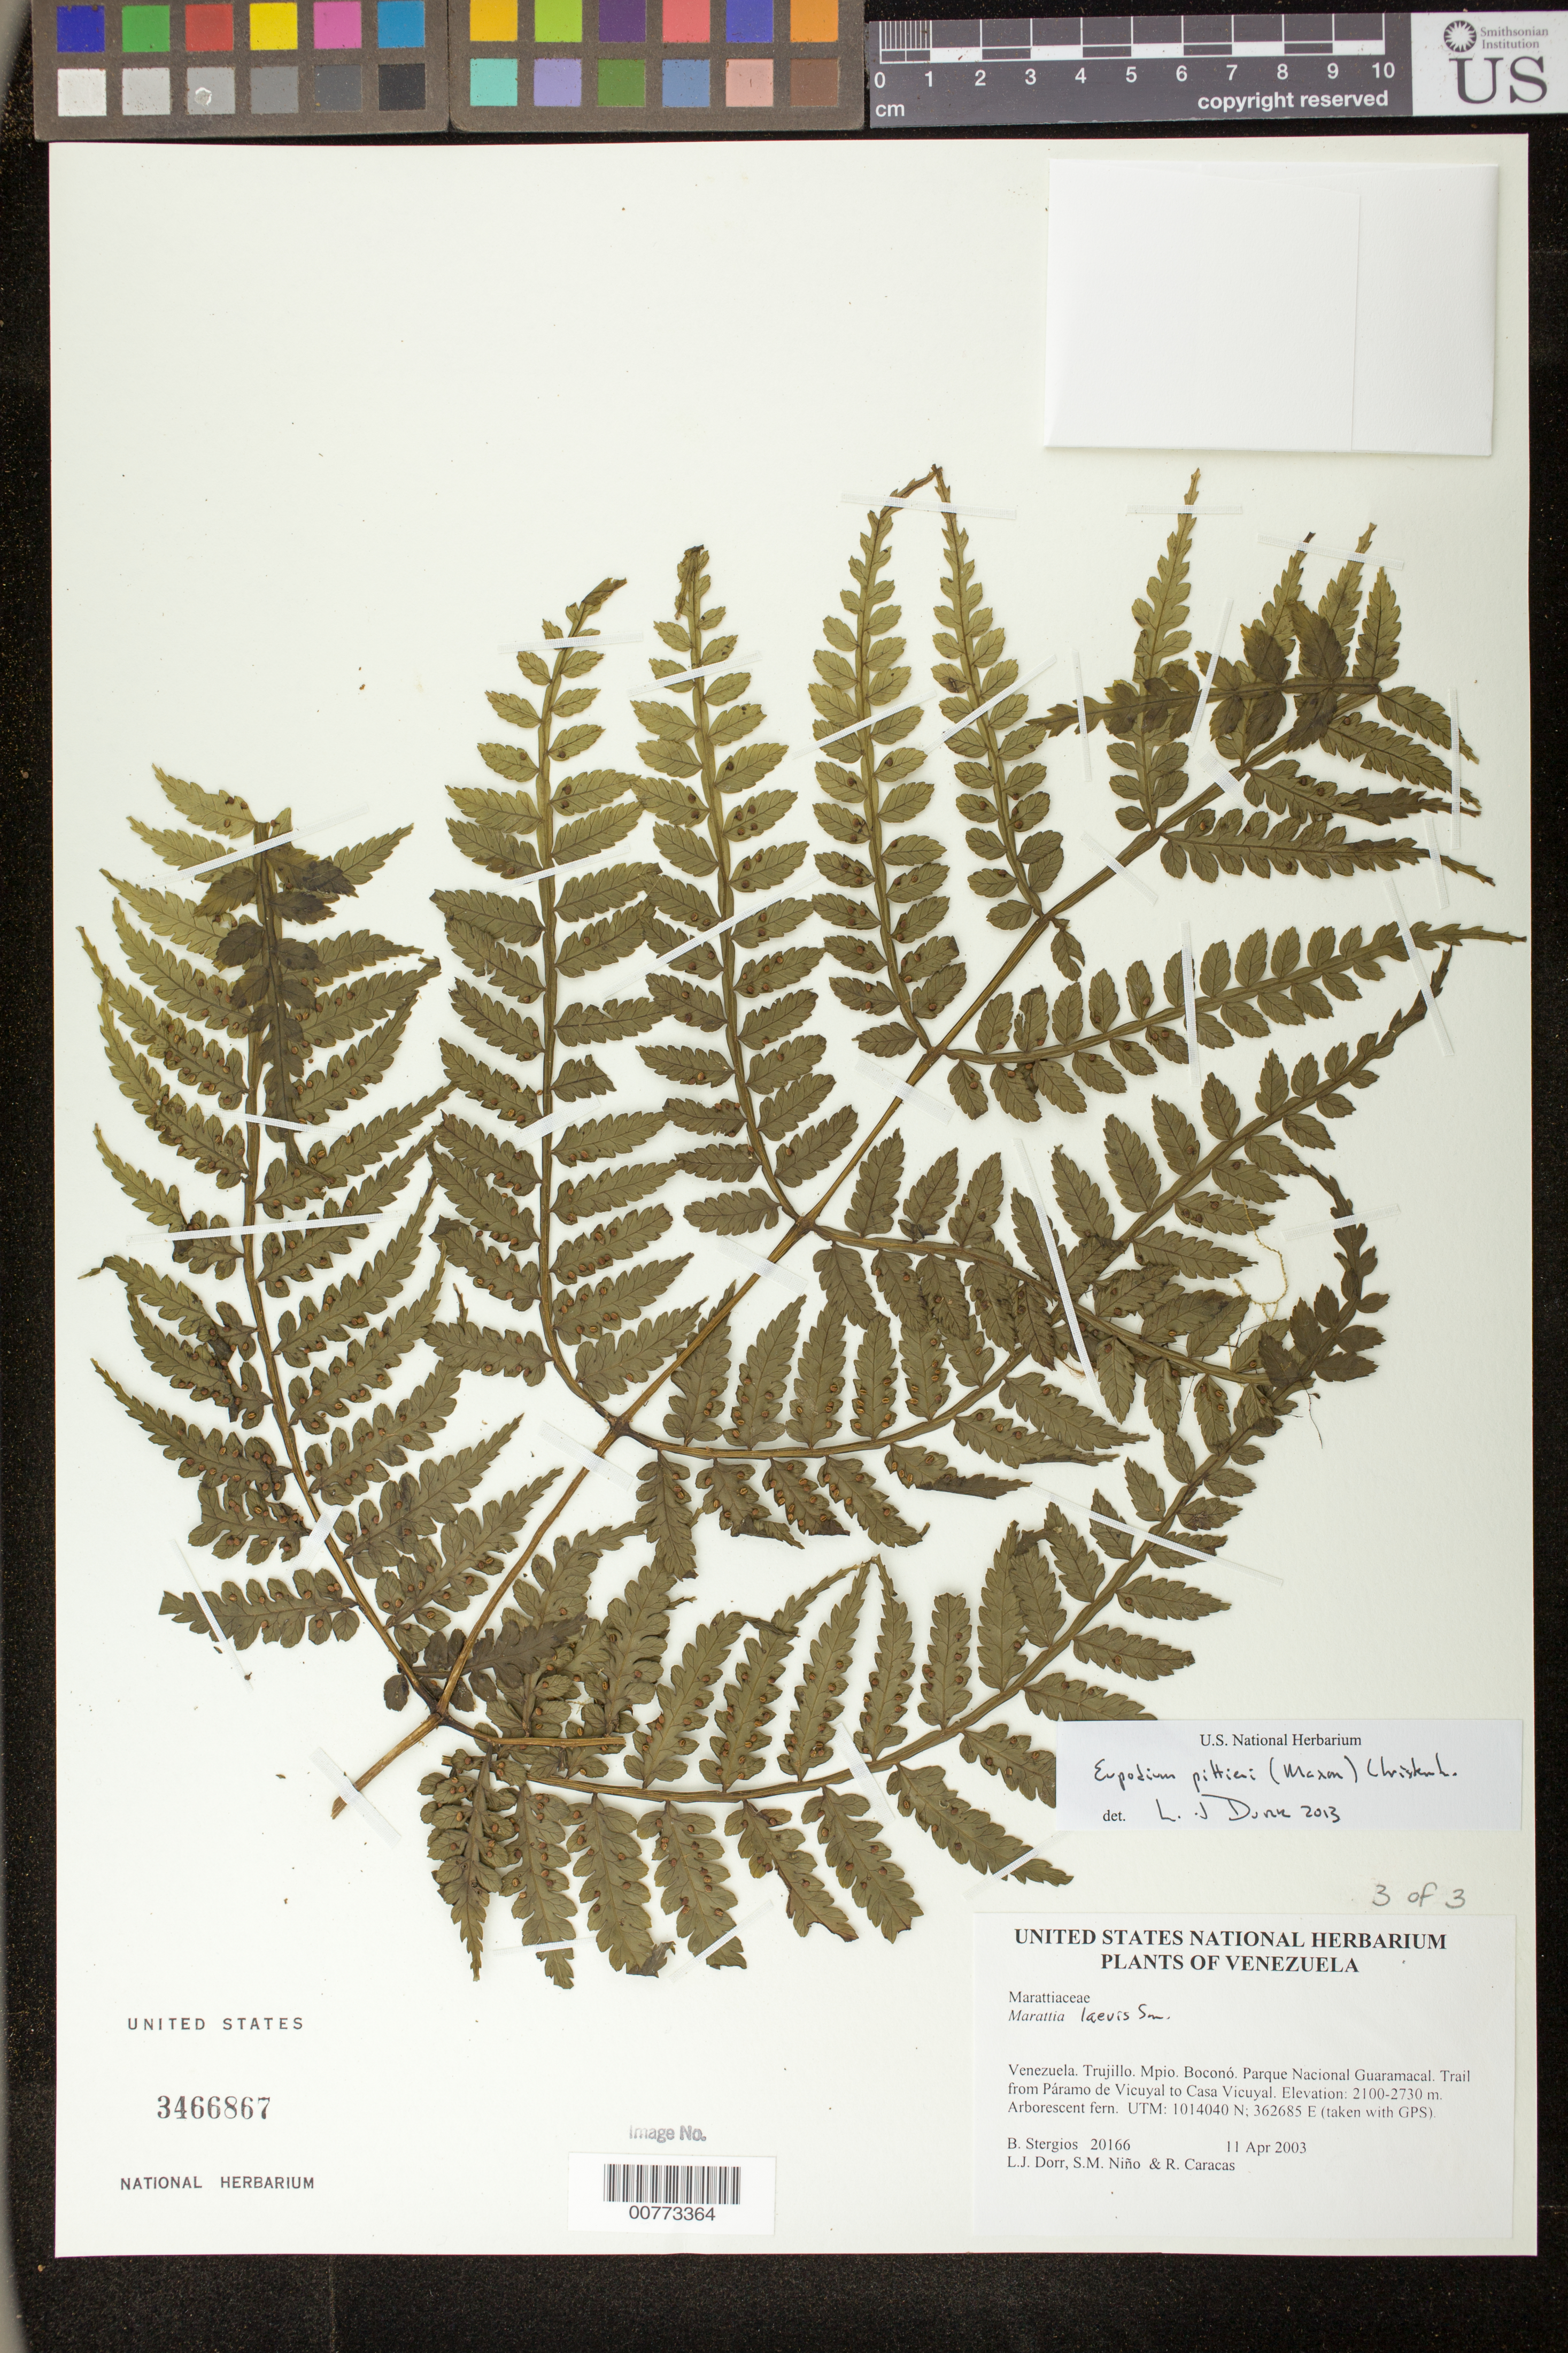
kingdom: Plantae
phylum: Tracheophyta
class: Polypodiopsida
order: Marattiales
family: Marattiaceae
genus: Eupodium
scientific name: Eupodium pittieri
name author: (Maxon) Christenh.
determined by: Dorr, L. J., (BOT), Smithsonian Institution - National Museum of Natural History (UNITED STATES)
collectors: B. G. Stergios, L. J. Dorr, S. M. Niño & R. Caracas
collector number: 20166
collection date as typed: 11 Apr 2003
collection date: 2003-04-11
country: Venezuela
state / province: Trujillo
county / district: Boconó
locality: Parque Nacional Guaramacal. Trail from Páramo de Vicuyal to Casa Vicuyal.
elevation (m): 2100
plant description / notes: PORT, US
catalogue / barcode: US 3466867